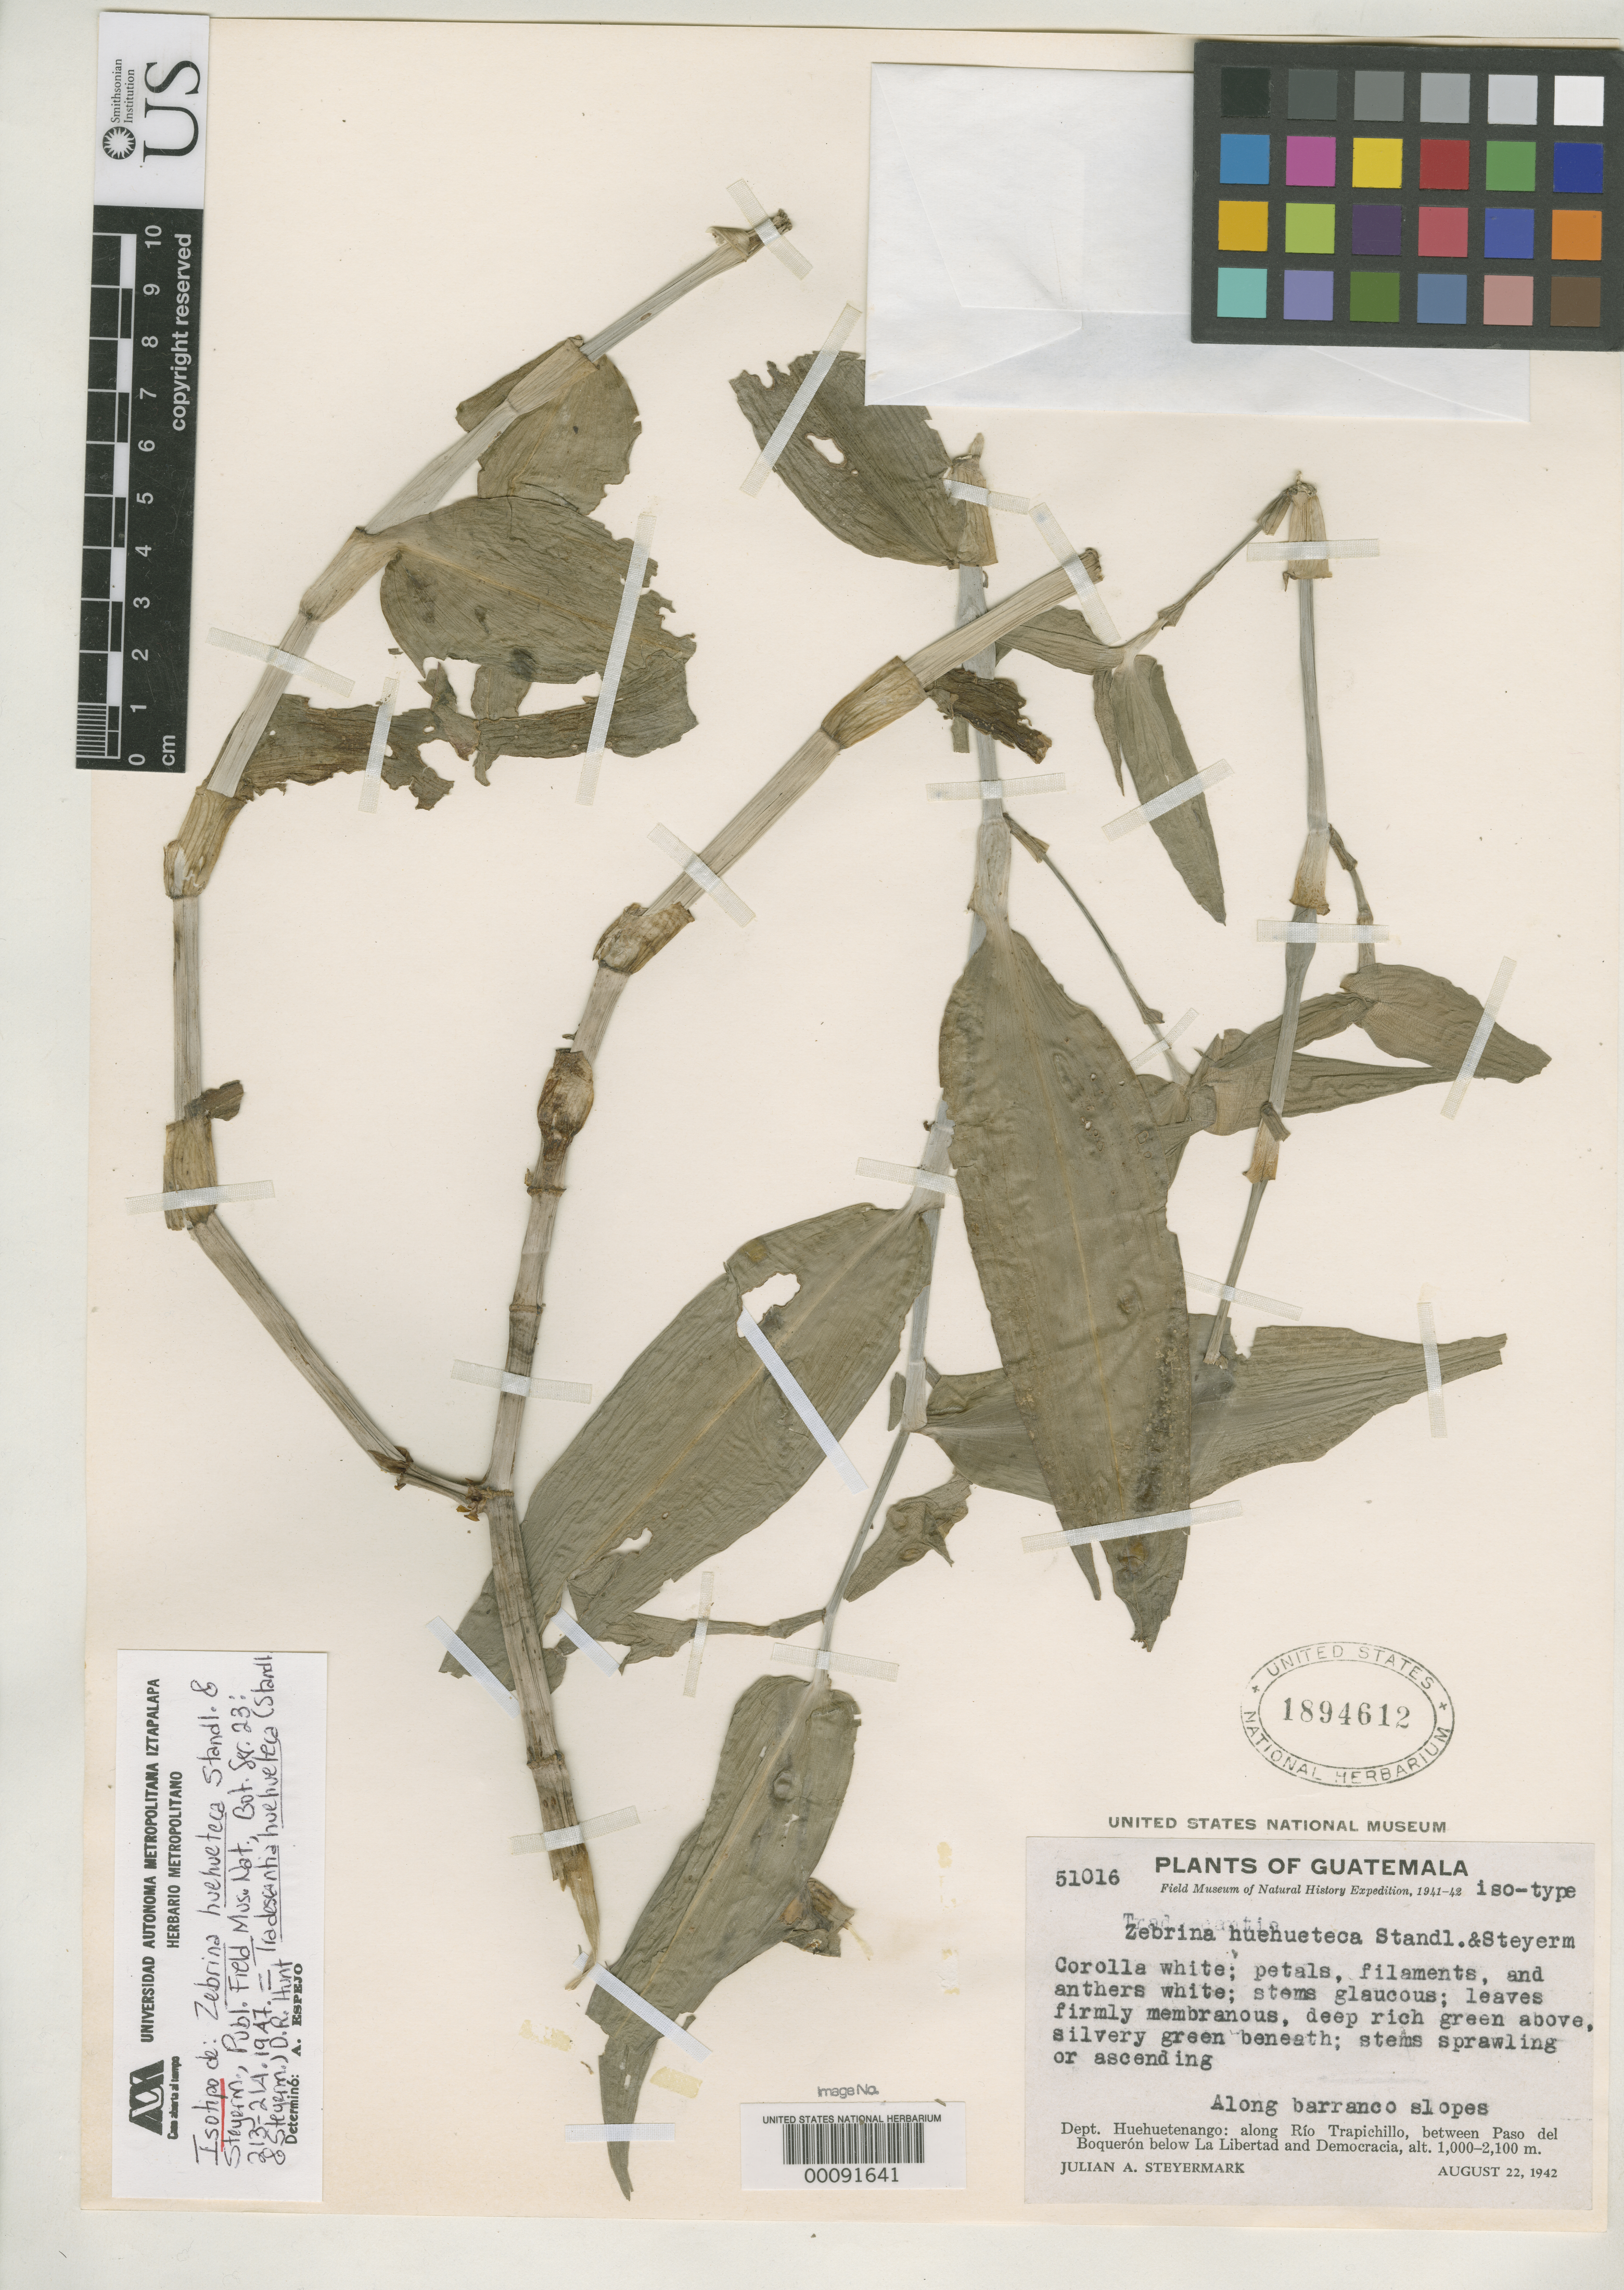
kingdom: Plantae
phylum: Tracheophyta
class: Liliopsida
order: Commelinales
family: Commelinaceae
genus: Zebrina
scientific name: Zebrina huehueteca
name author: Standl. & Steyerm.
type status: Isotype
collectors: J. Steyermark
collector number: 51016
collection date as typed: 22 Aug 1942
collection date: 1942-08-22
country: Guatemala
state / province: Huehuetenango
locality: Along Rio Trapichillo, Paso del Boqueron below La Libertad and Democracia.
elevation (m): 1000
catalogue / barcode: US 1894612